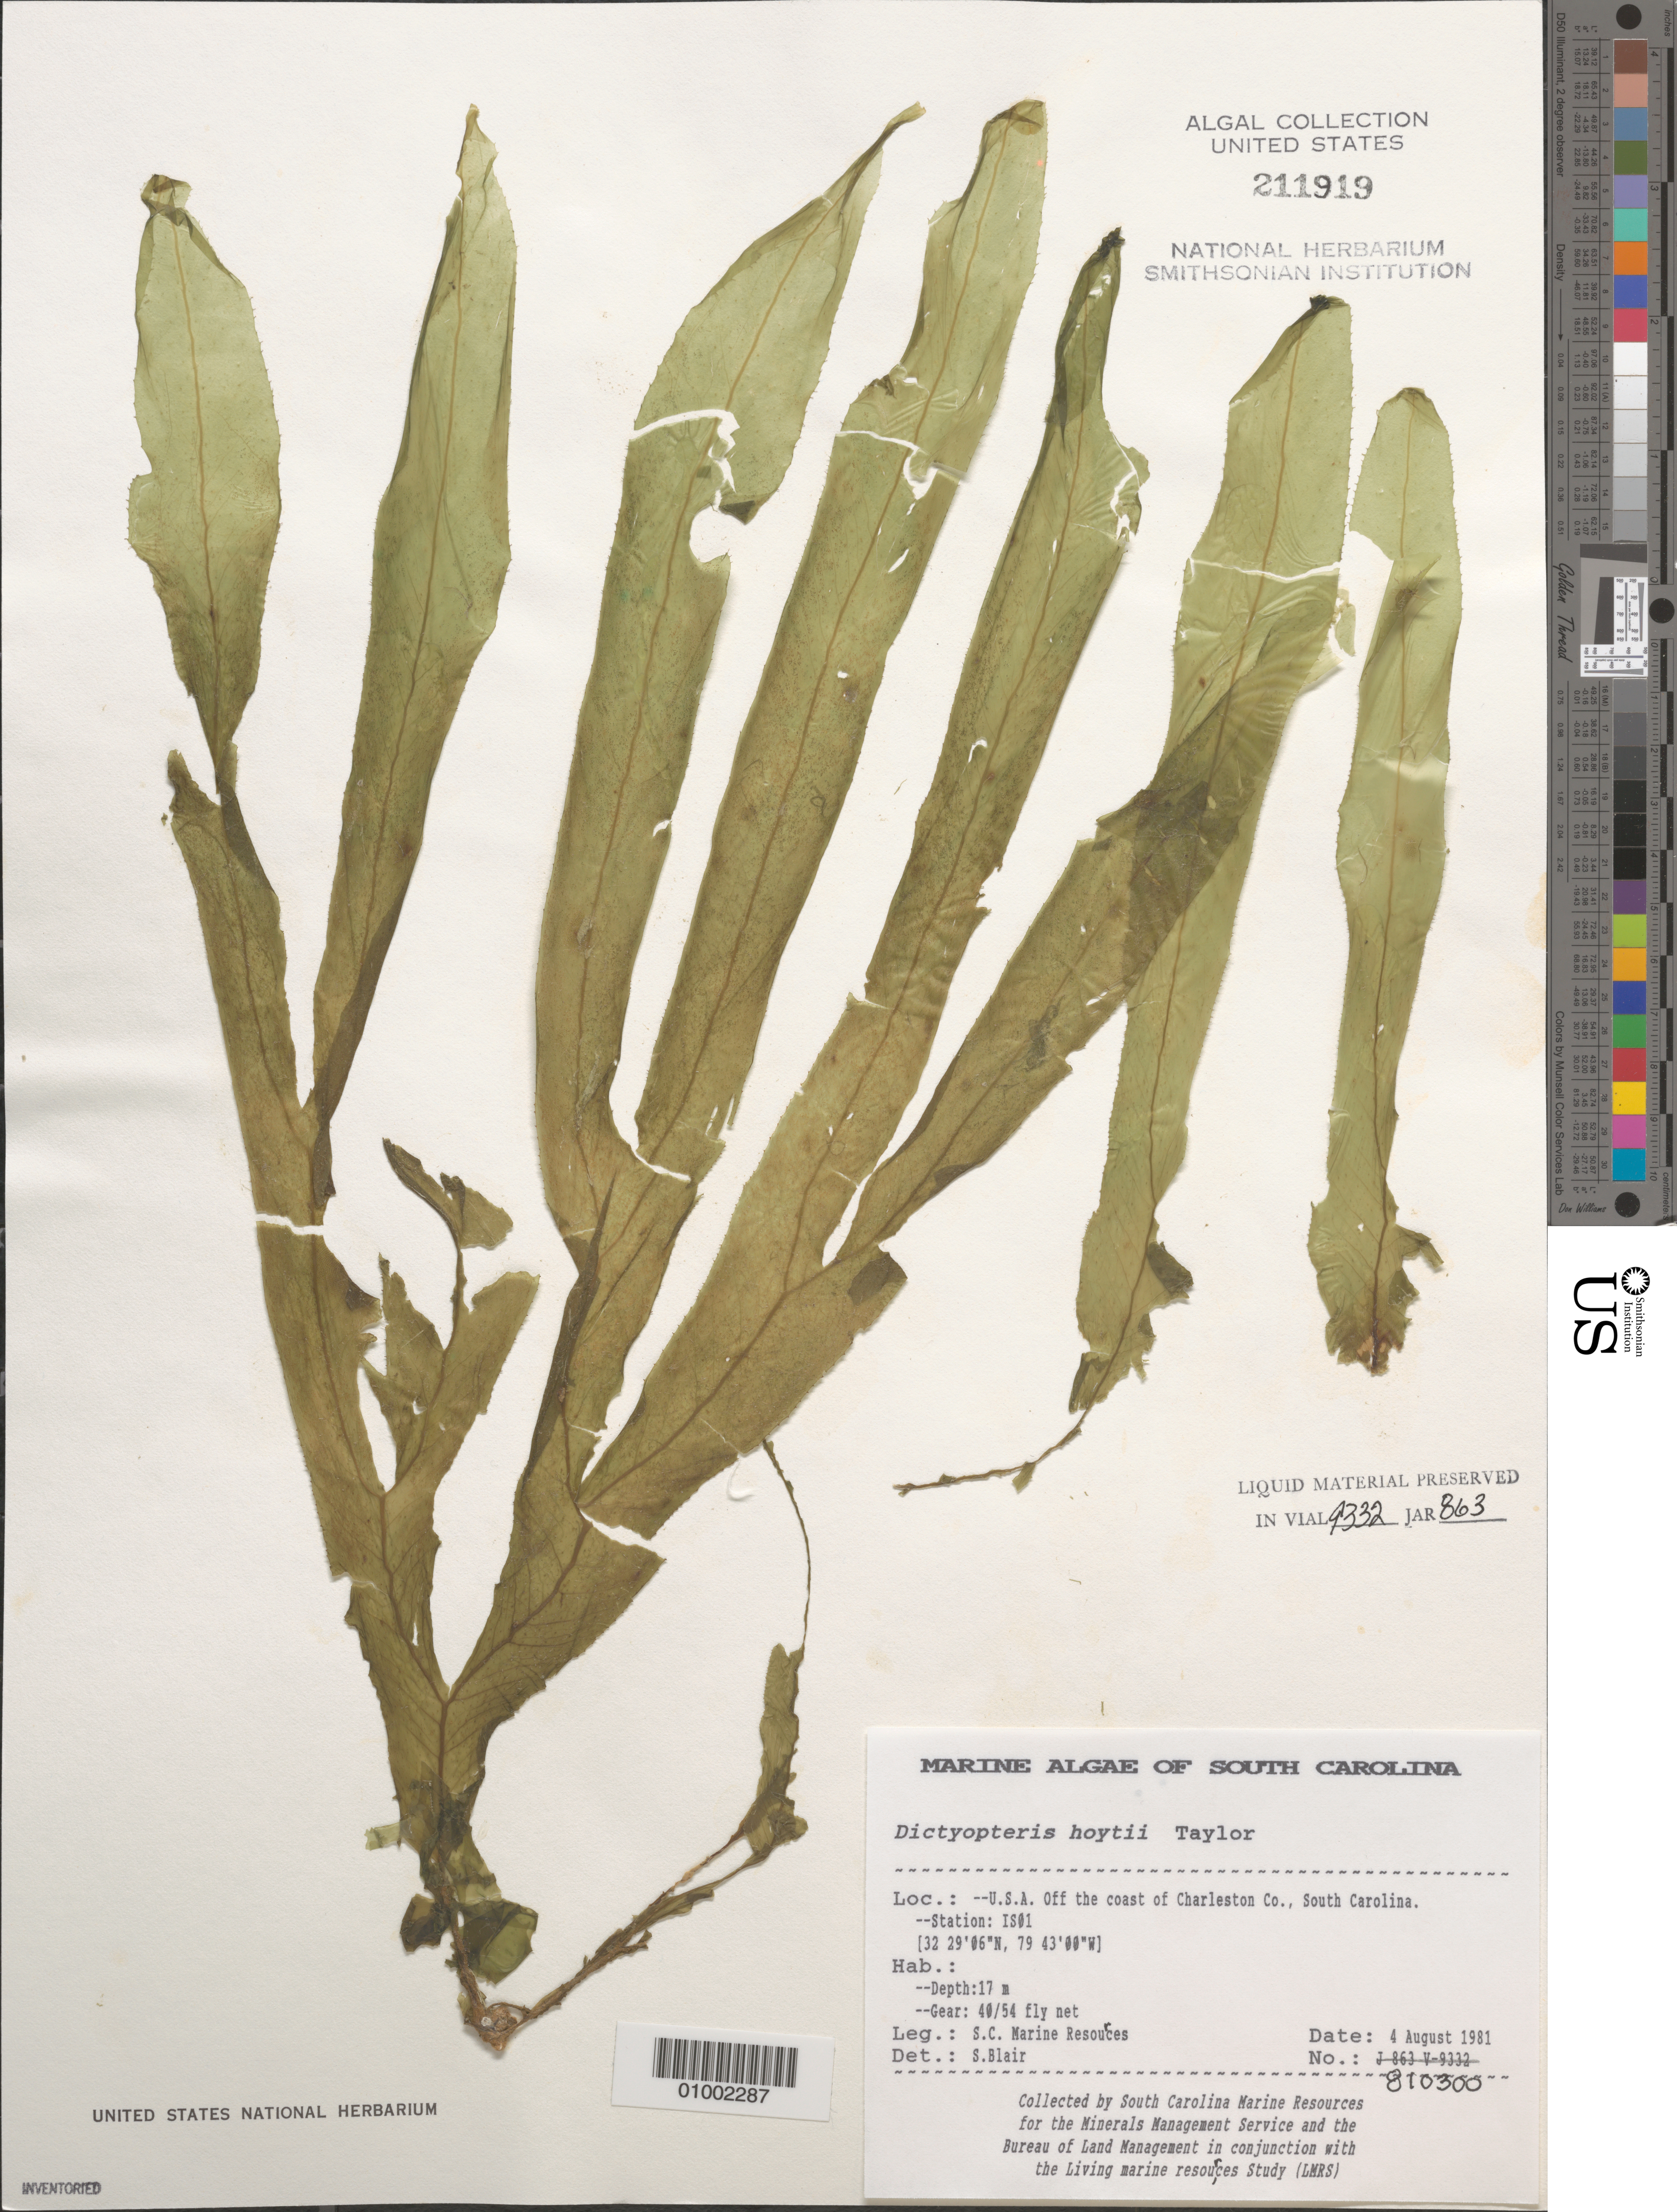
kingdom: Chromista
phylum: Ochrophyta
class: Phaeophyceae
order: Dictyotales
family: Dictyotaceae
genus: Dictyopteris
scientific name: Dictyopteris hoytii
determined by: Blair, S. M.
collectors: South Carolina Marine Resources for BLM/MMS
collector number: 810300 (Station IS01)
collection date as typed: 04 Aug 1981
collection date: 1981-08-04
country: United States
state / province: South Carolina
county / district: Charleston County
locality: Off coast of Charleston County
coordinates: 32 29'06" N, 79 43'00" W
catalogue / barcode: US 211919